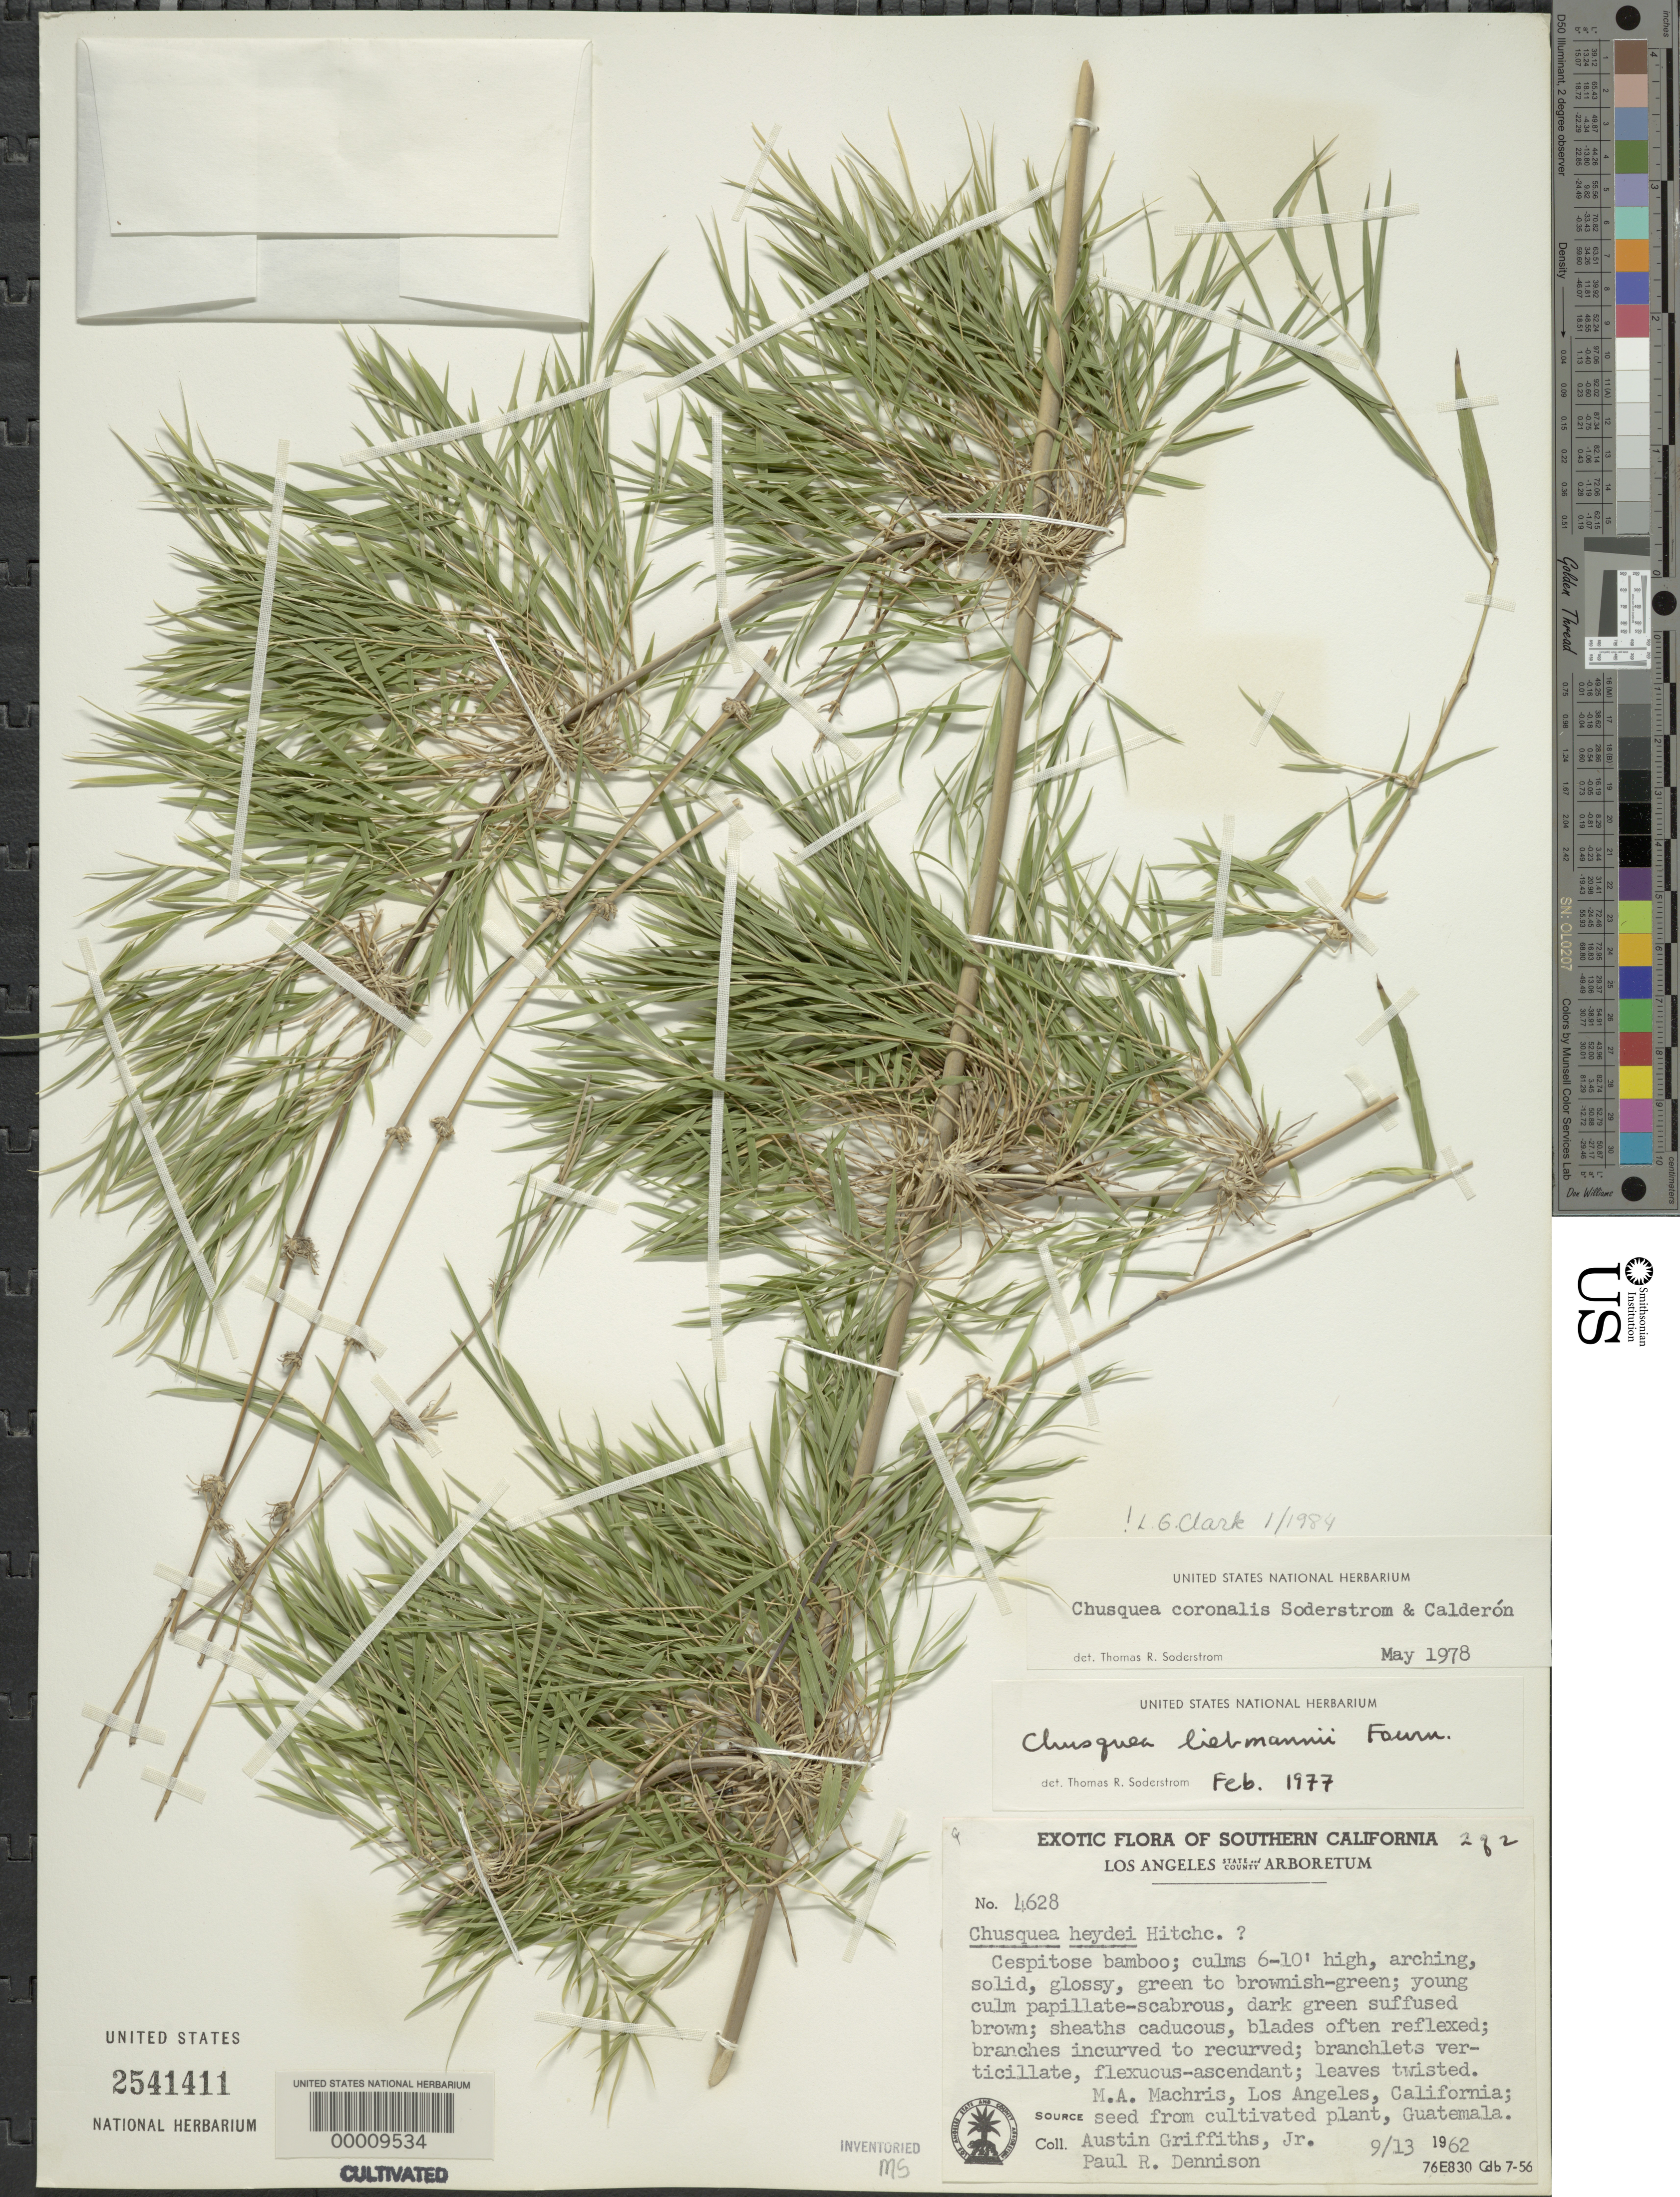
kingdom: Plantae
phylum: Tracheophyta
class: Liliopsida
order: Poales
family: Poaceae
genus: Chusquea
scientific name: Chusquea coronalis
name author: Soderstr. & C. E. Calderón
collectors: A. Griffiths & P. Dennison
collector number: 4628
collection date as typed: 13 Sep 1962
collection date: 1962-09-13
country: United States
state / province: California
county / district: Los Angeles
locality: Los angeles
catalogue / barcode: US 2541411